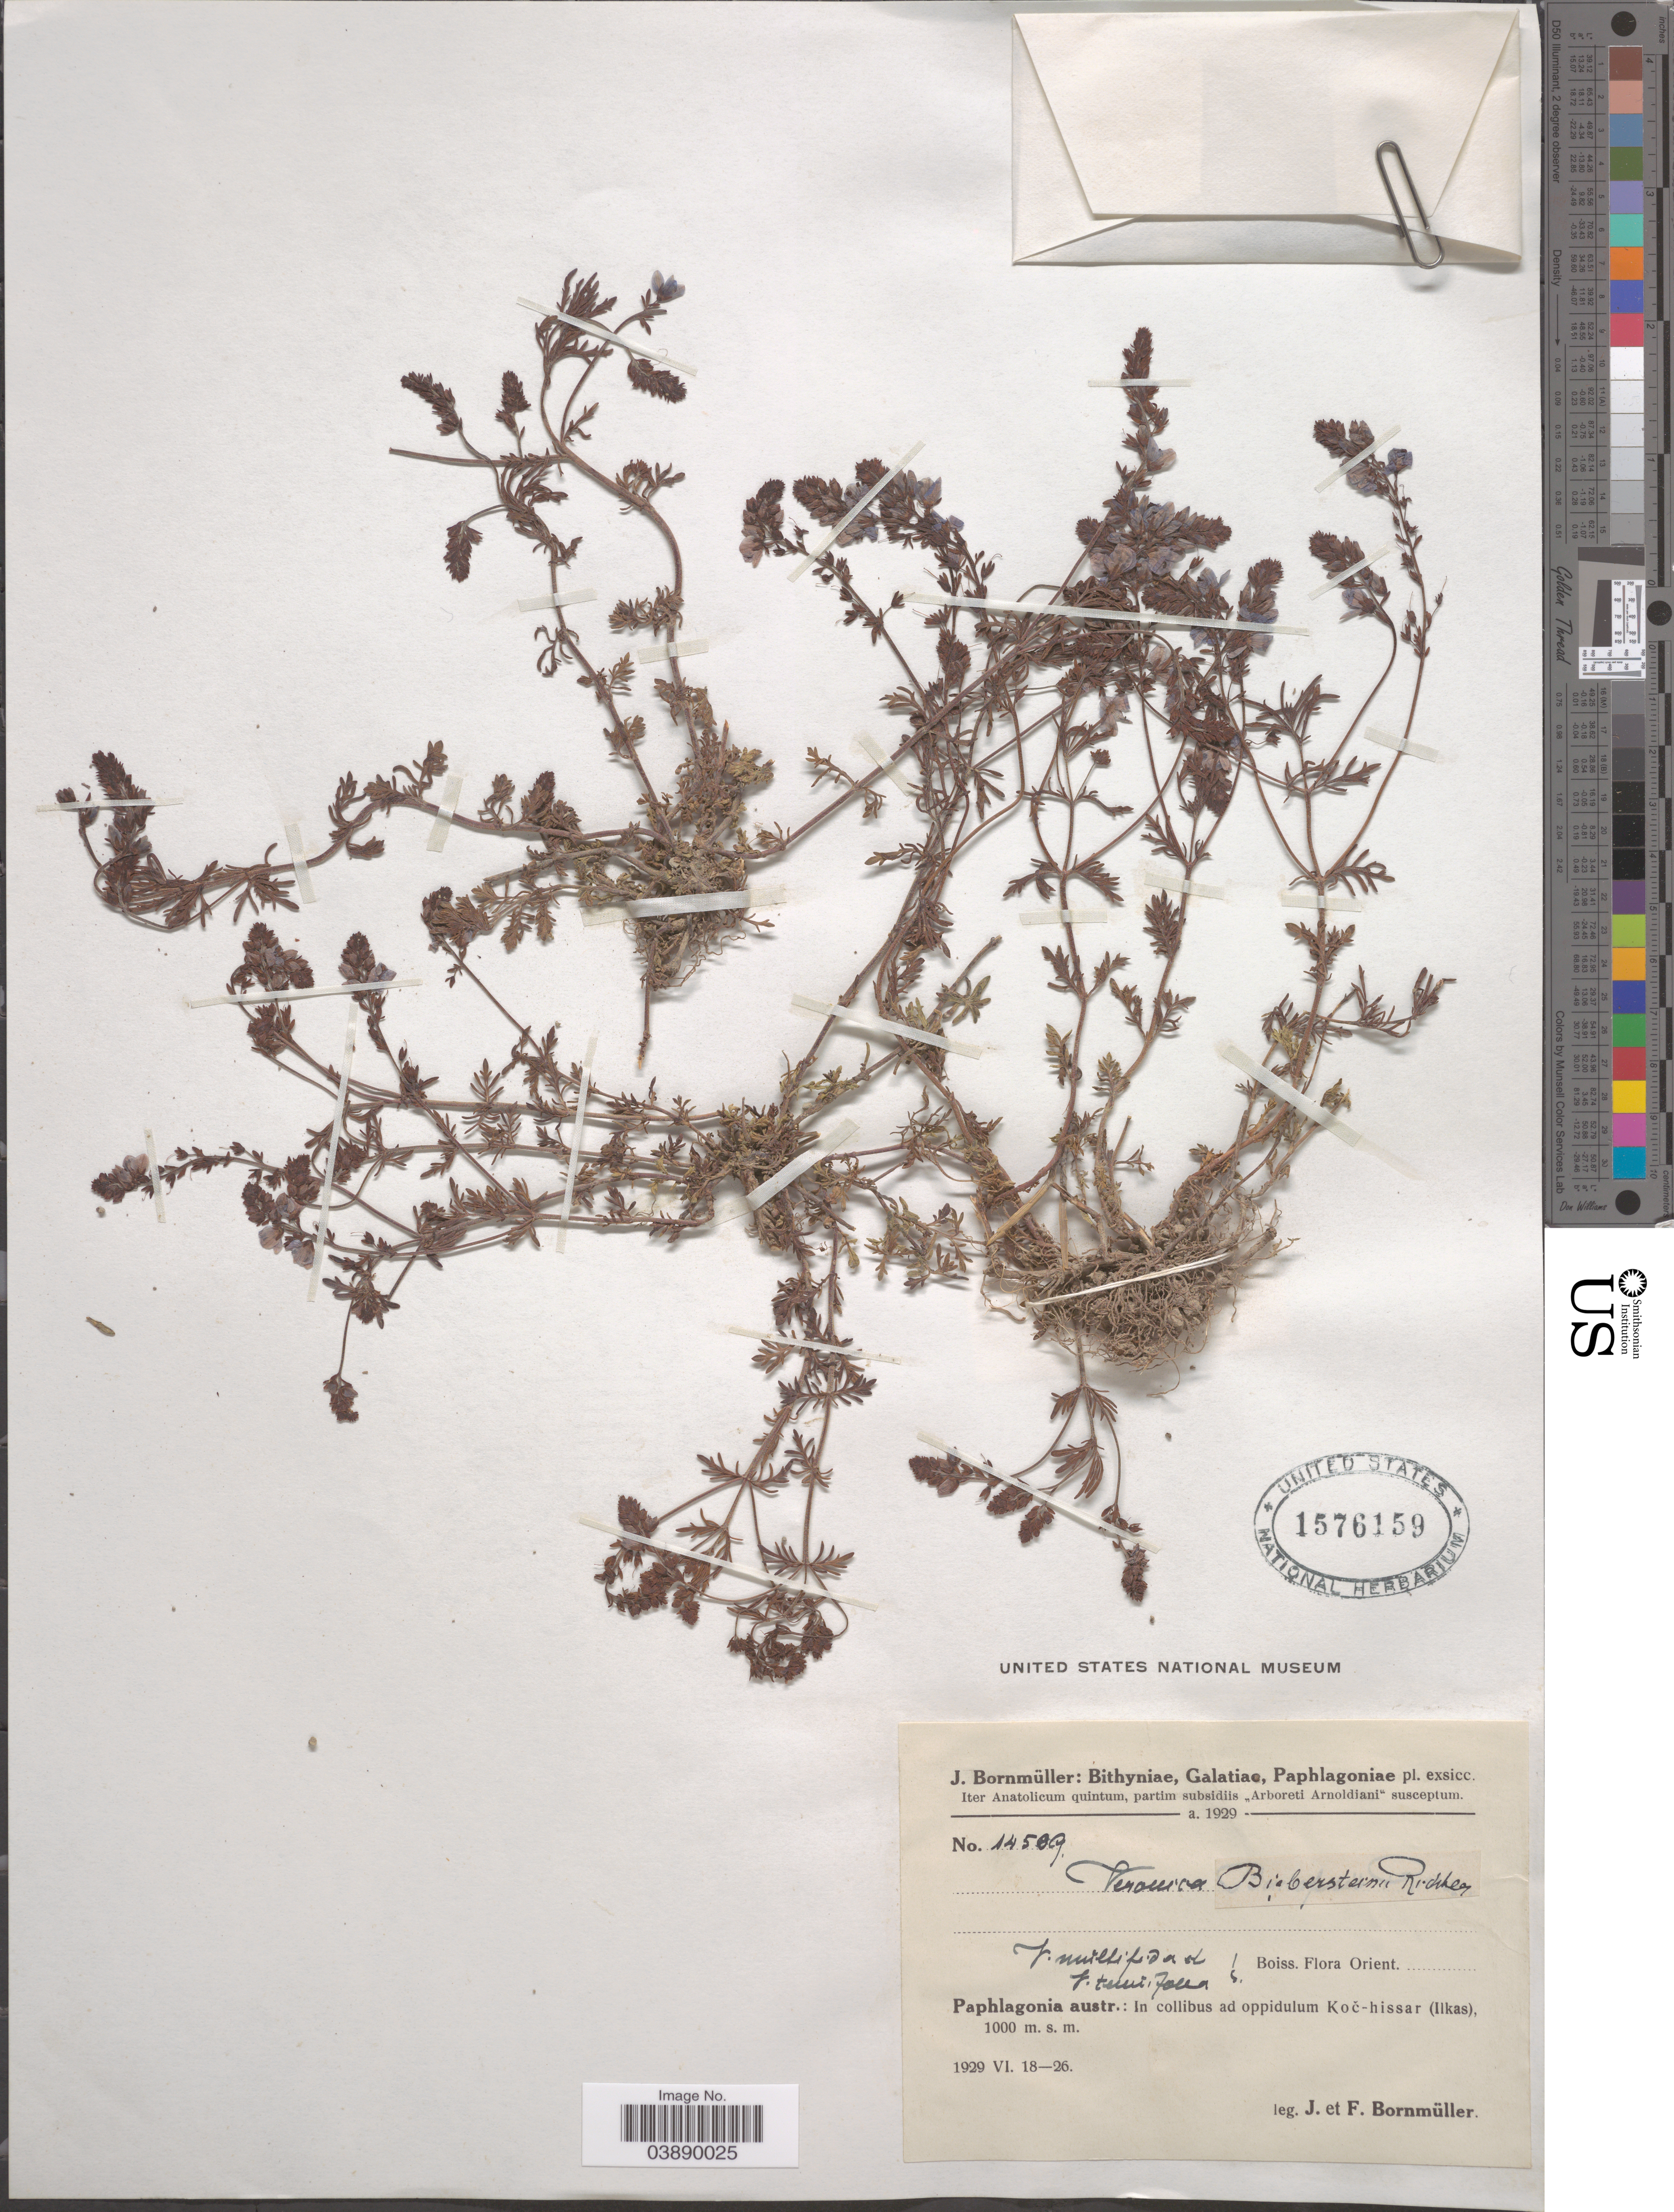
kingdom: Plantae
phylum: Tracheophyta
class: Magnoliopsida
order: Lamiales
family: Plantaginaceae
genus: Veronica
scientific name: Veronica biebersteinii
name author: Hassk.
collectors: J. Bornmüller & F. Bornmüller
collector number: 14509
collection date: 1929-06-18/1929-06-26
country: Turkey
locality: Paphlagonia austr.: In collibus ad oppidulum Koc-hissar (Ilkas).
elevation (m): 1000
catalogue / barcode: US 1576159